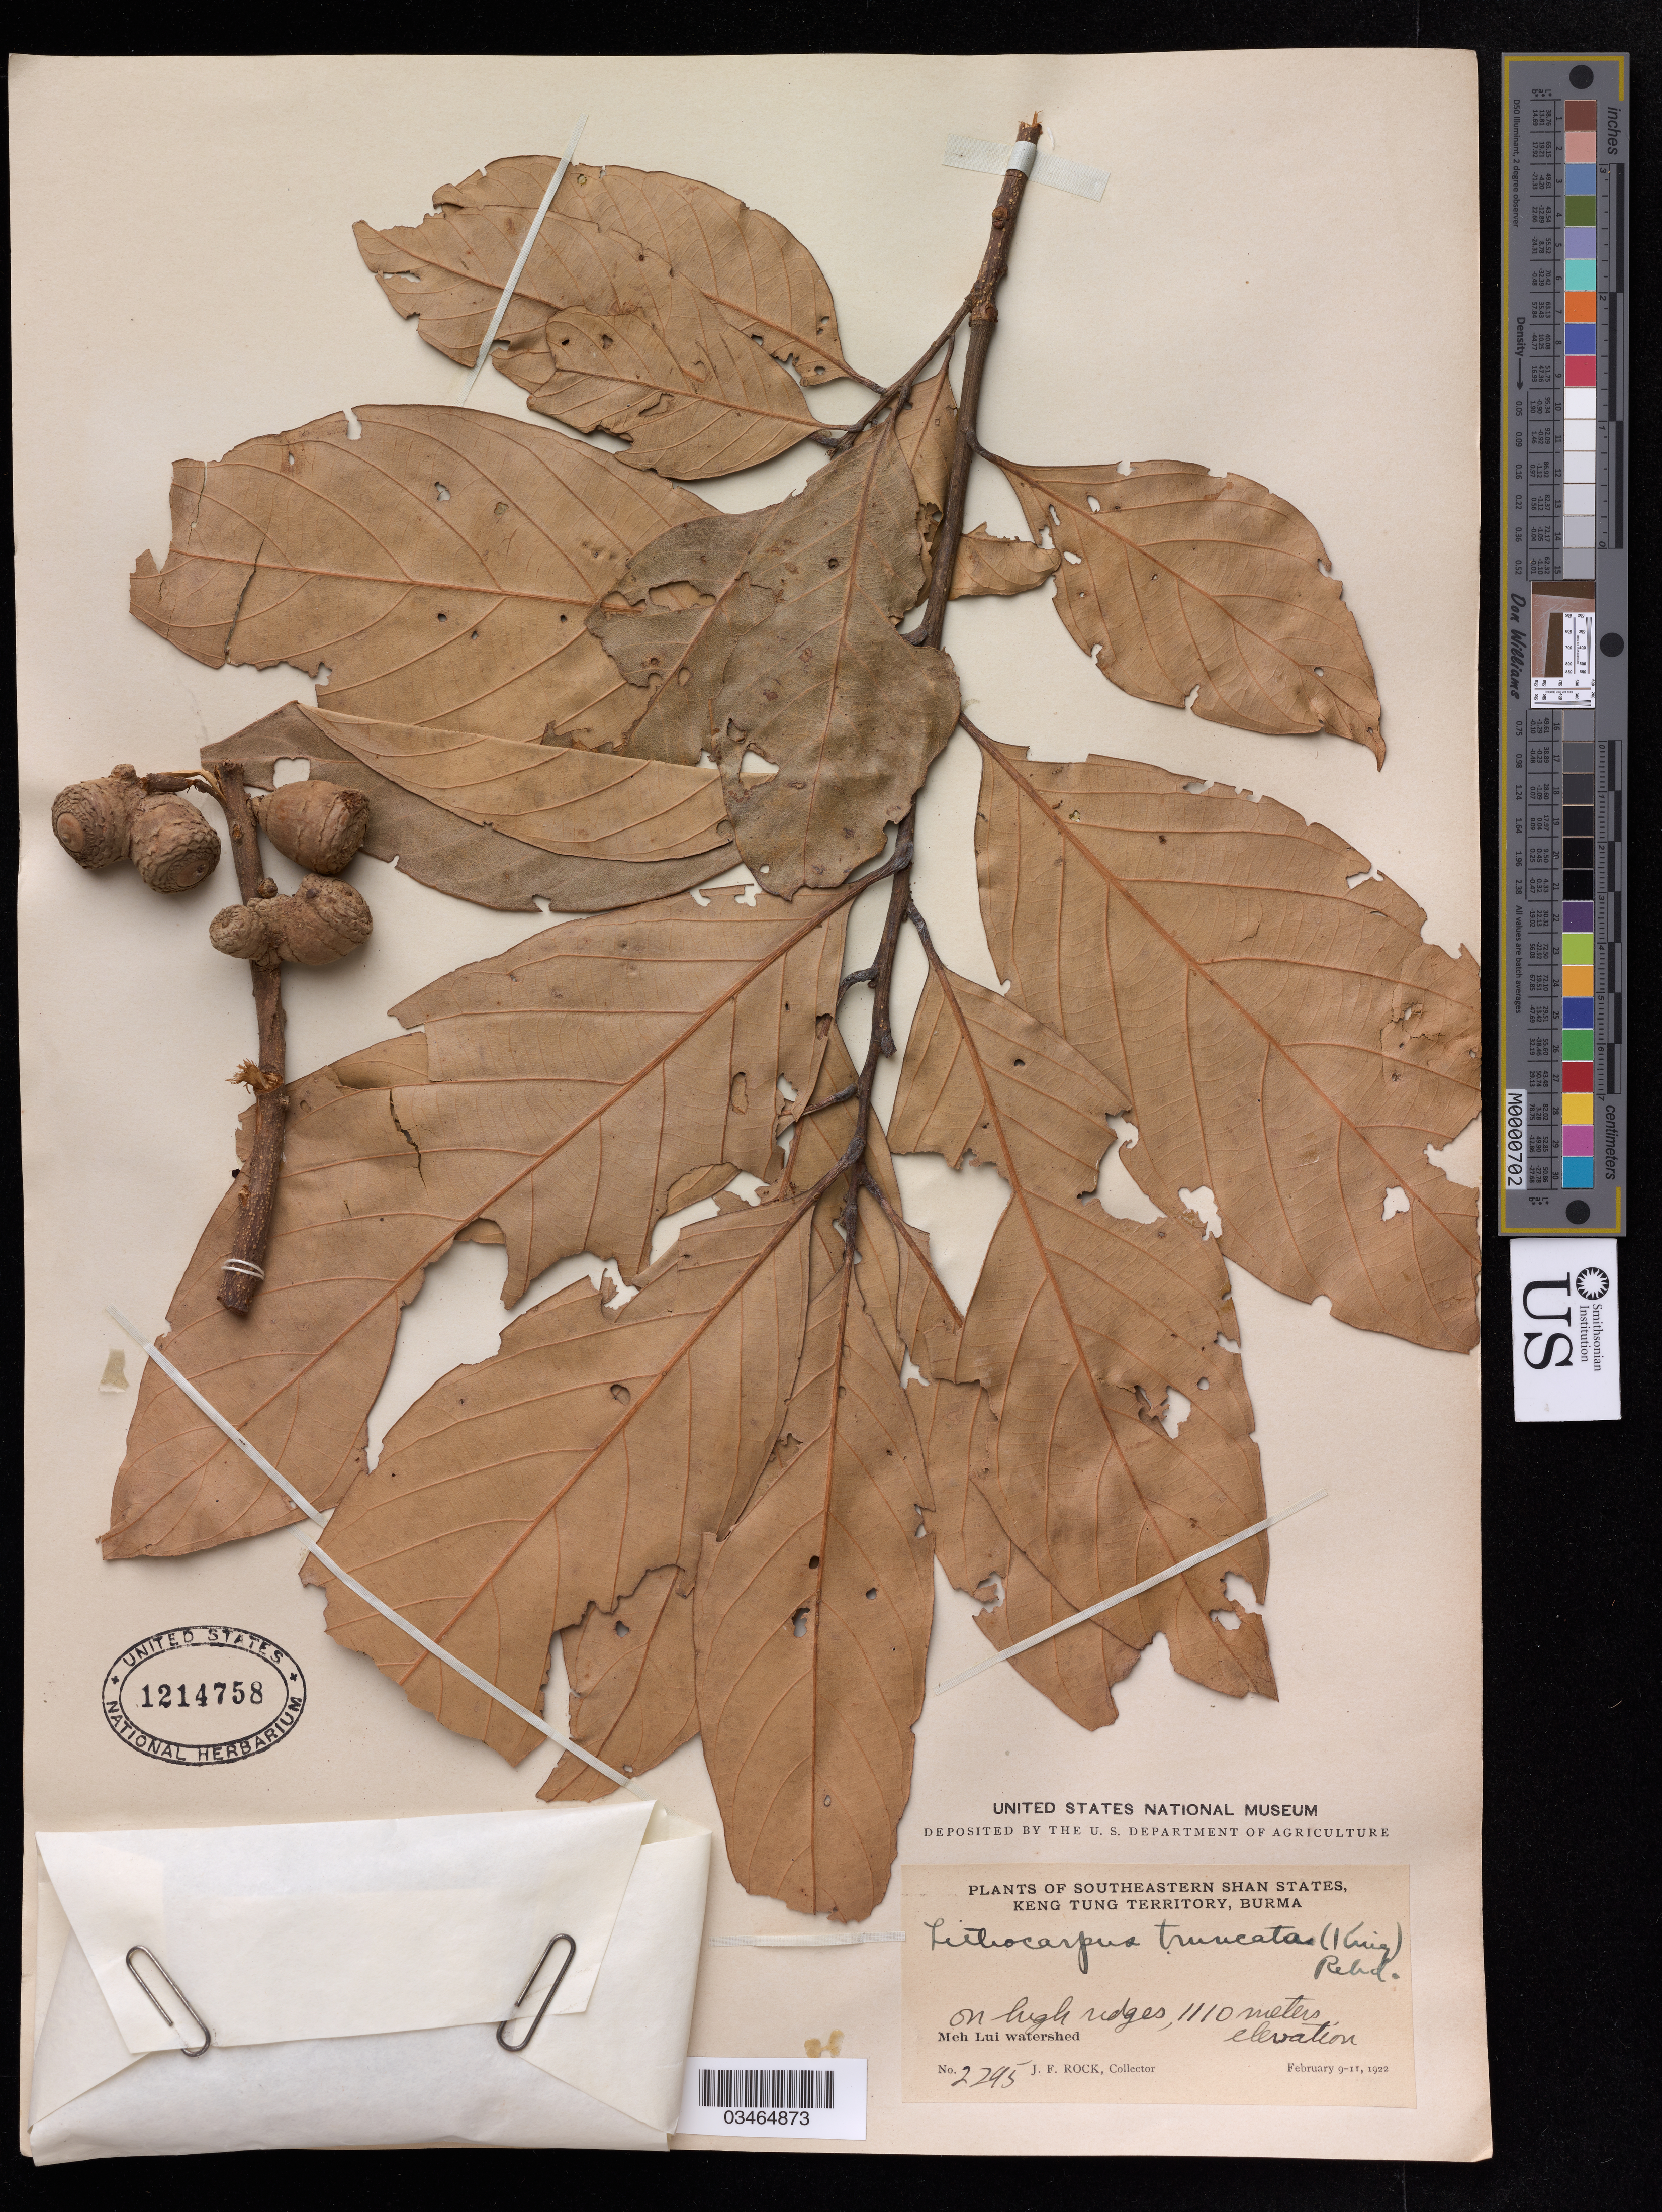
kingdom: Plantae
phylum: Tracheophyta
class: Magnoliopsida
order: Fagales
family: Fagaceae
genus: Lithocarpus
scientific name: Lithocarpus truncata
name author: (King ex Hook. f.) Rehder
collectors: J. Rock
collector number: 2295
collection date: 1922-02-09/1922-02-11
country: Myanmar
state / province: Shan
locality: Keng Tung Territory, Burma, on high ridges, Meh Lui watershed.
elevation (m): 1110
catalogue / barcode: US 1214758